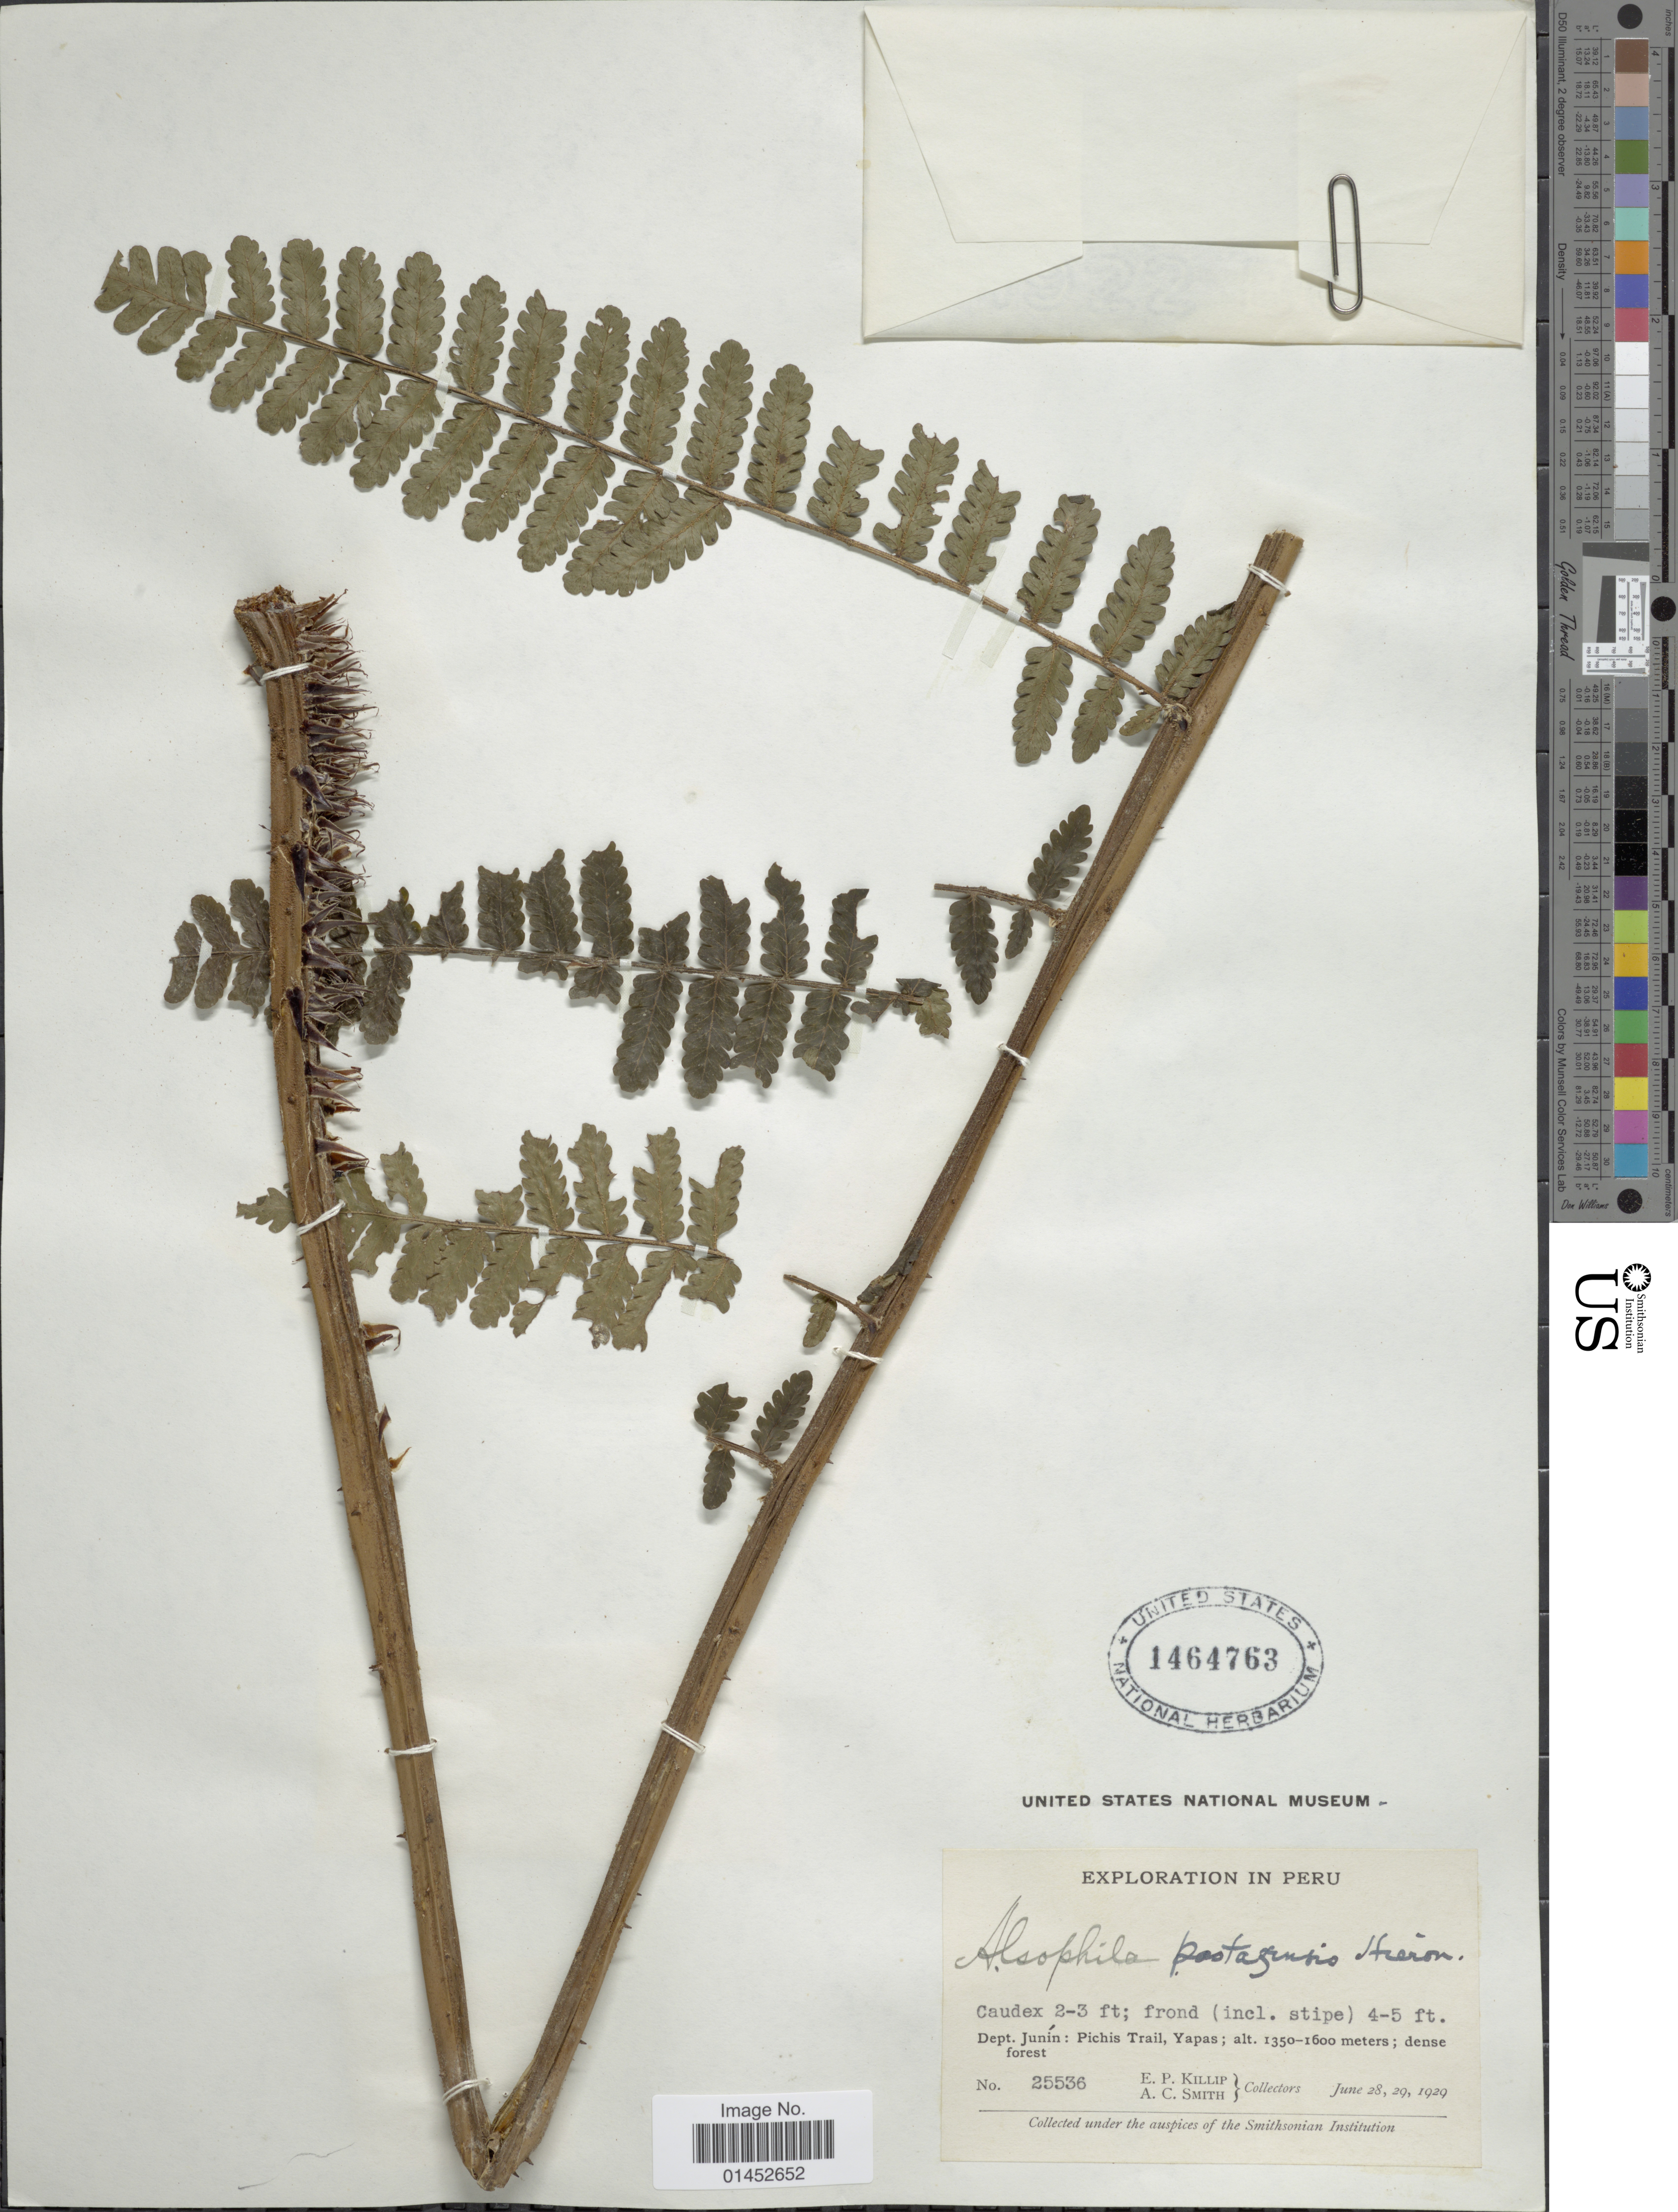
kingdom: Plantae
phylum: Tracheophyta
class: Polypodiopsida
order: Cyatheales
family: Cyatheaceae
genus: Cyathea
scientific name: Cyathea pungens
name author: (Willd.) Domin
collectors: E. P. Killip & A. C. Smith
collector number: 25536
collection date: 1929-06-28/1929-06-29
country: Peru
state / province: Junín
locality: Dept. Junín: Pichis Trail, Yapas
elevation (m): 1350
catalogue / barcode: US 1464763